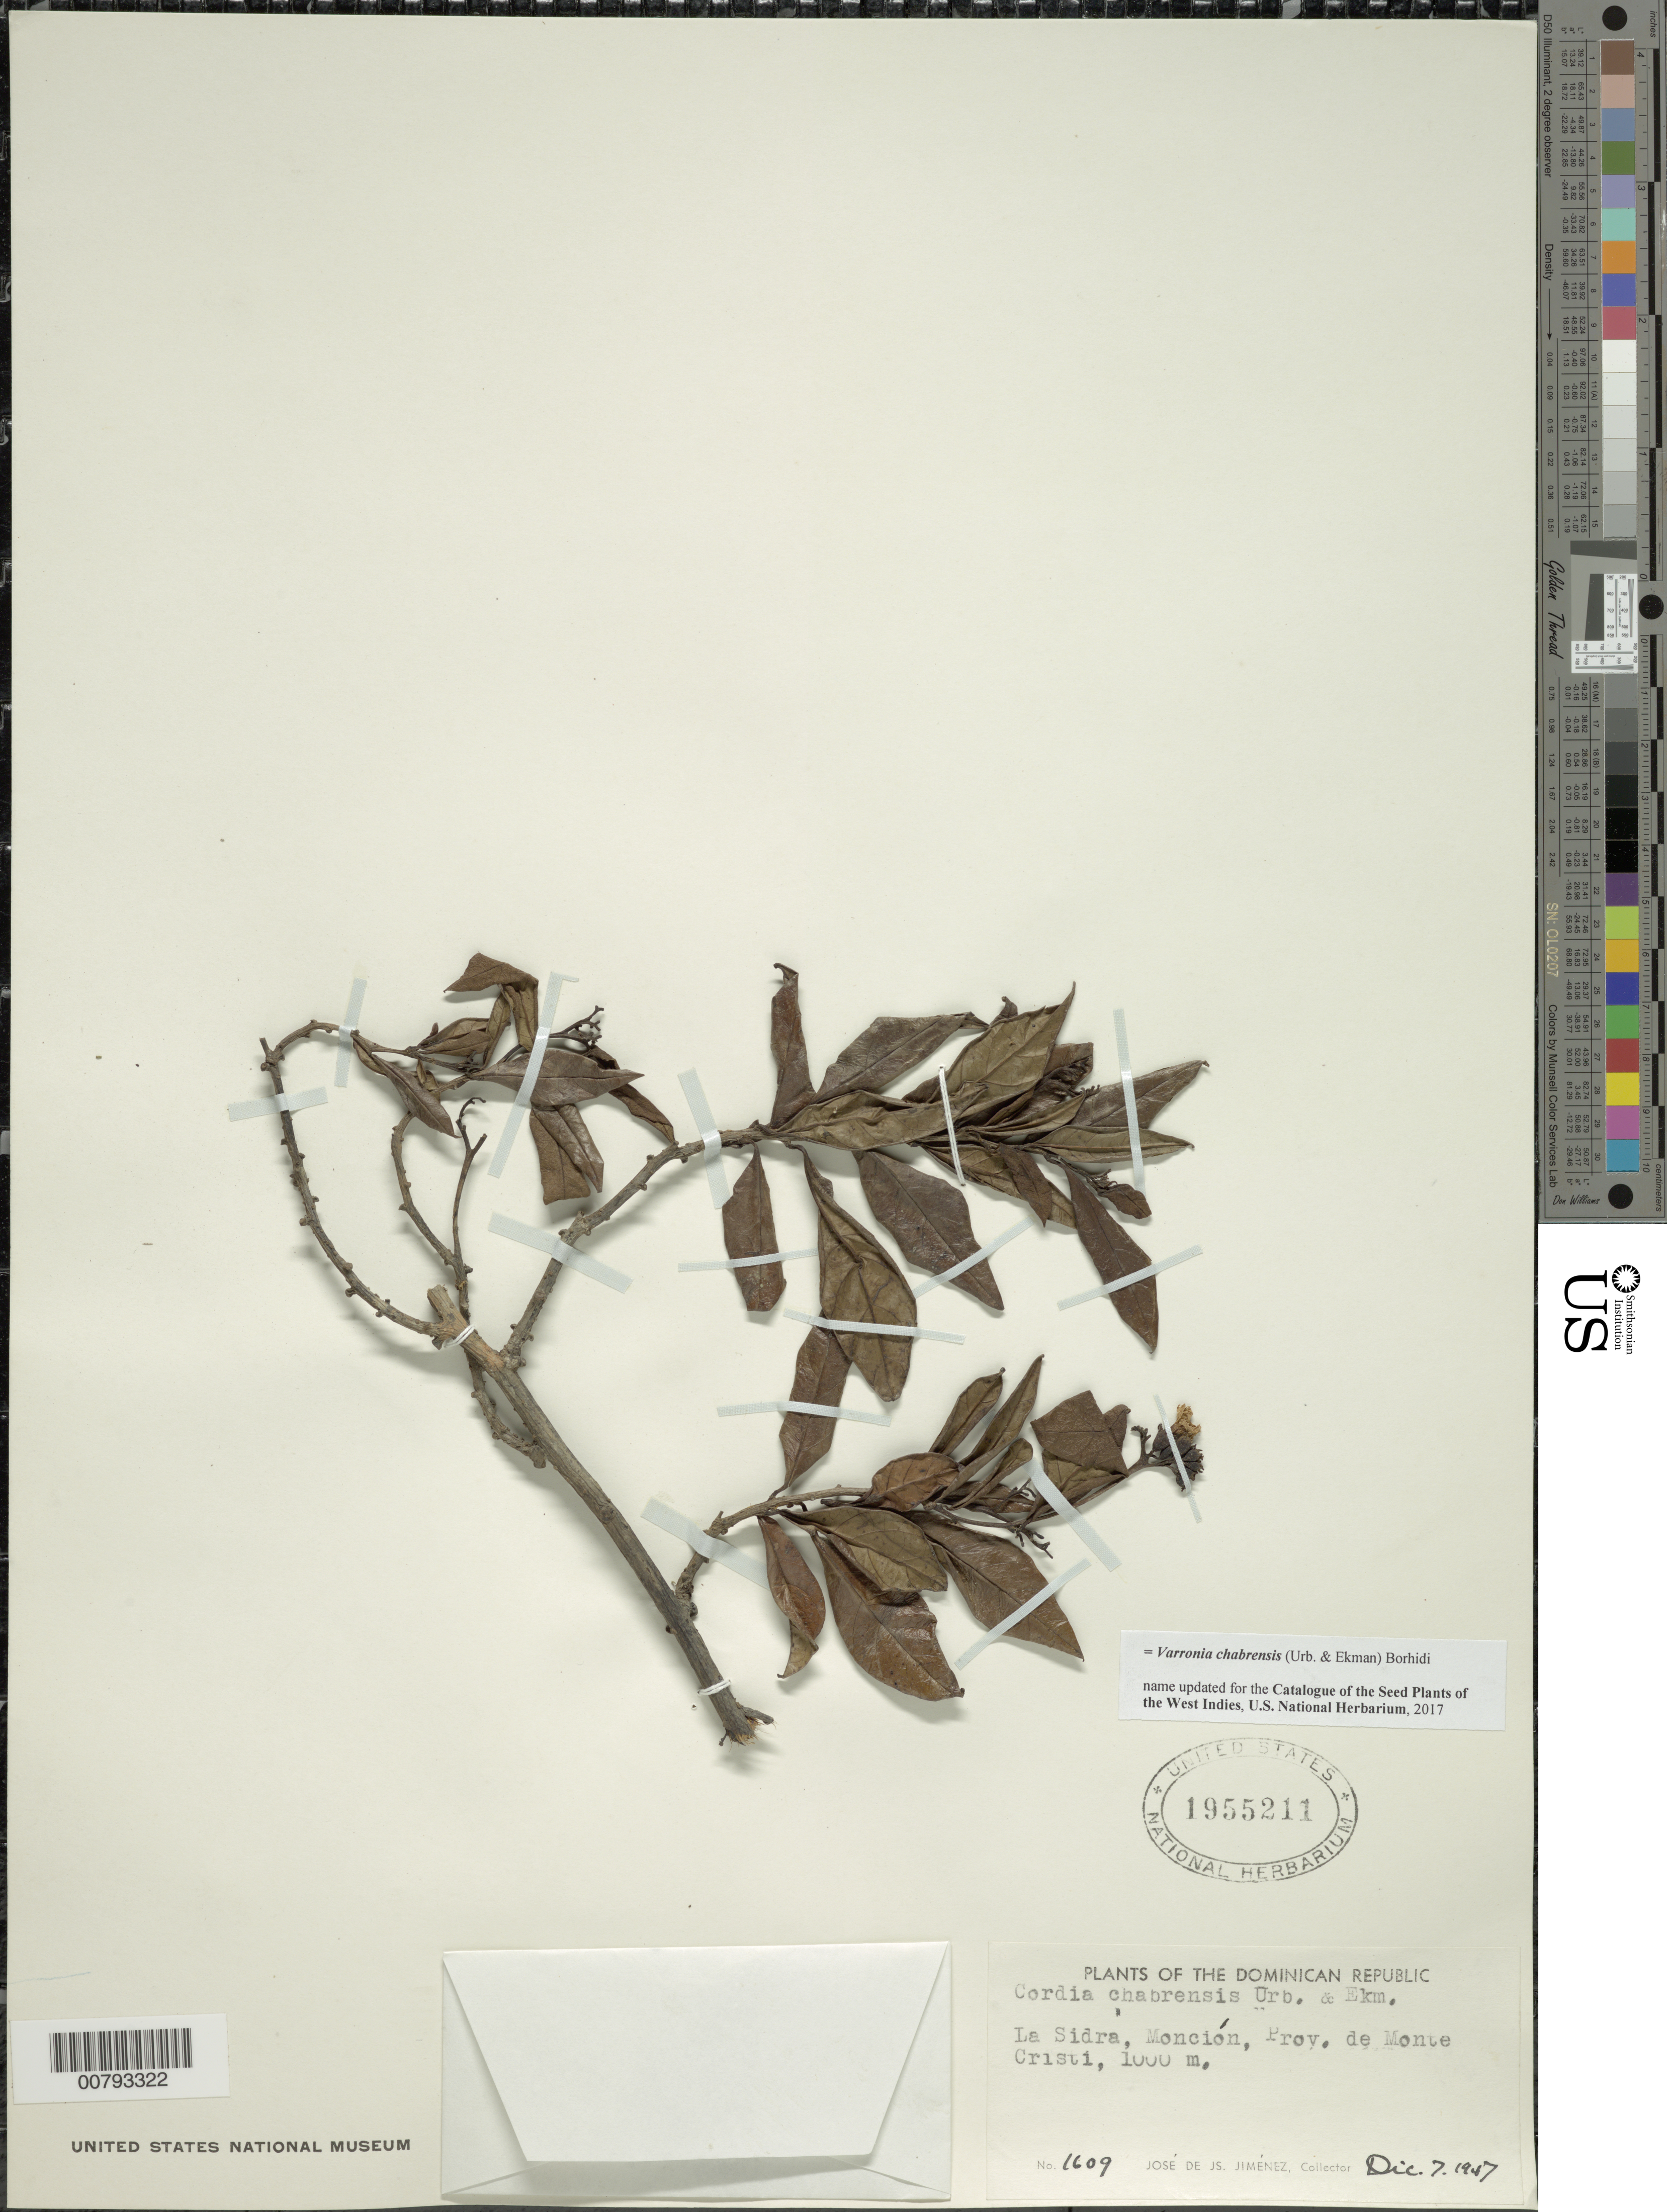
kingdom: Plantae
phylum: Tracheophyta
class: Magnoliopsida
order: Boraginales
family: Cordiaceae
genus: Varronia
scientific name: Varronia chabrensis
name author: (Urb. & Ekman) Borhidi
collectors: J. J. Jiménez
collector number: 1609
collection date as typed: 07 Dec 1947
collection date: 1947-12-07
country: Dominican Republic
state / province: Monte Cristi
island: Hispaniola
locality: Monción, La Sidra.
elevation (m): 1000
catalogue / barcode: US 1955211